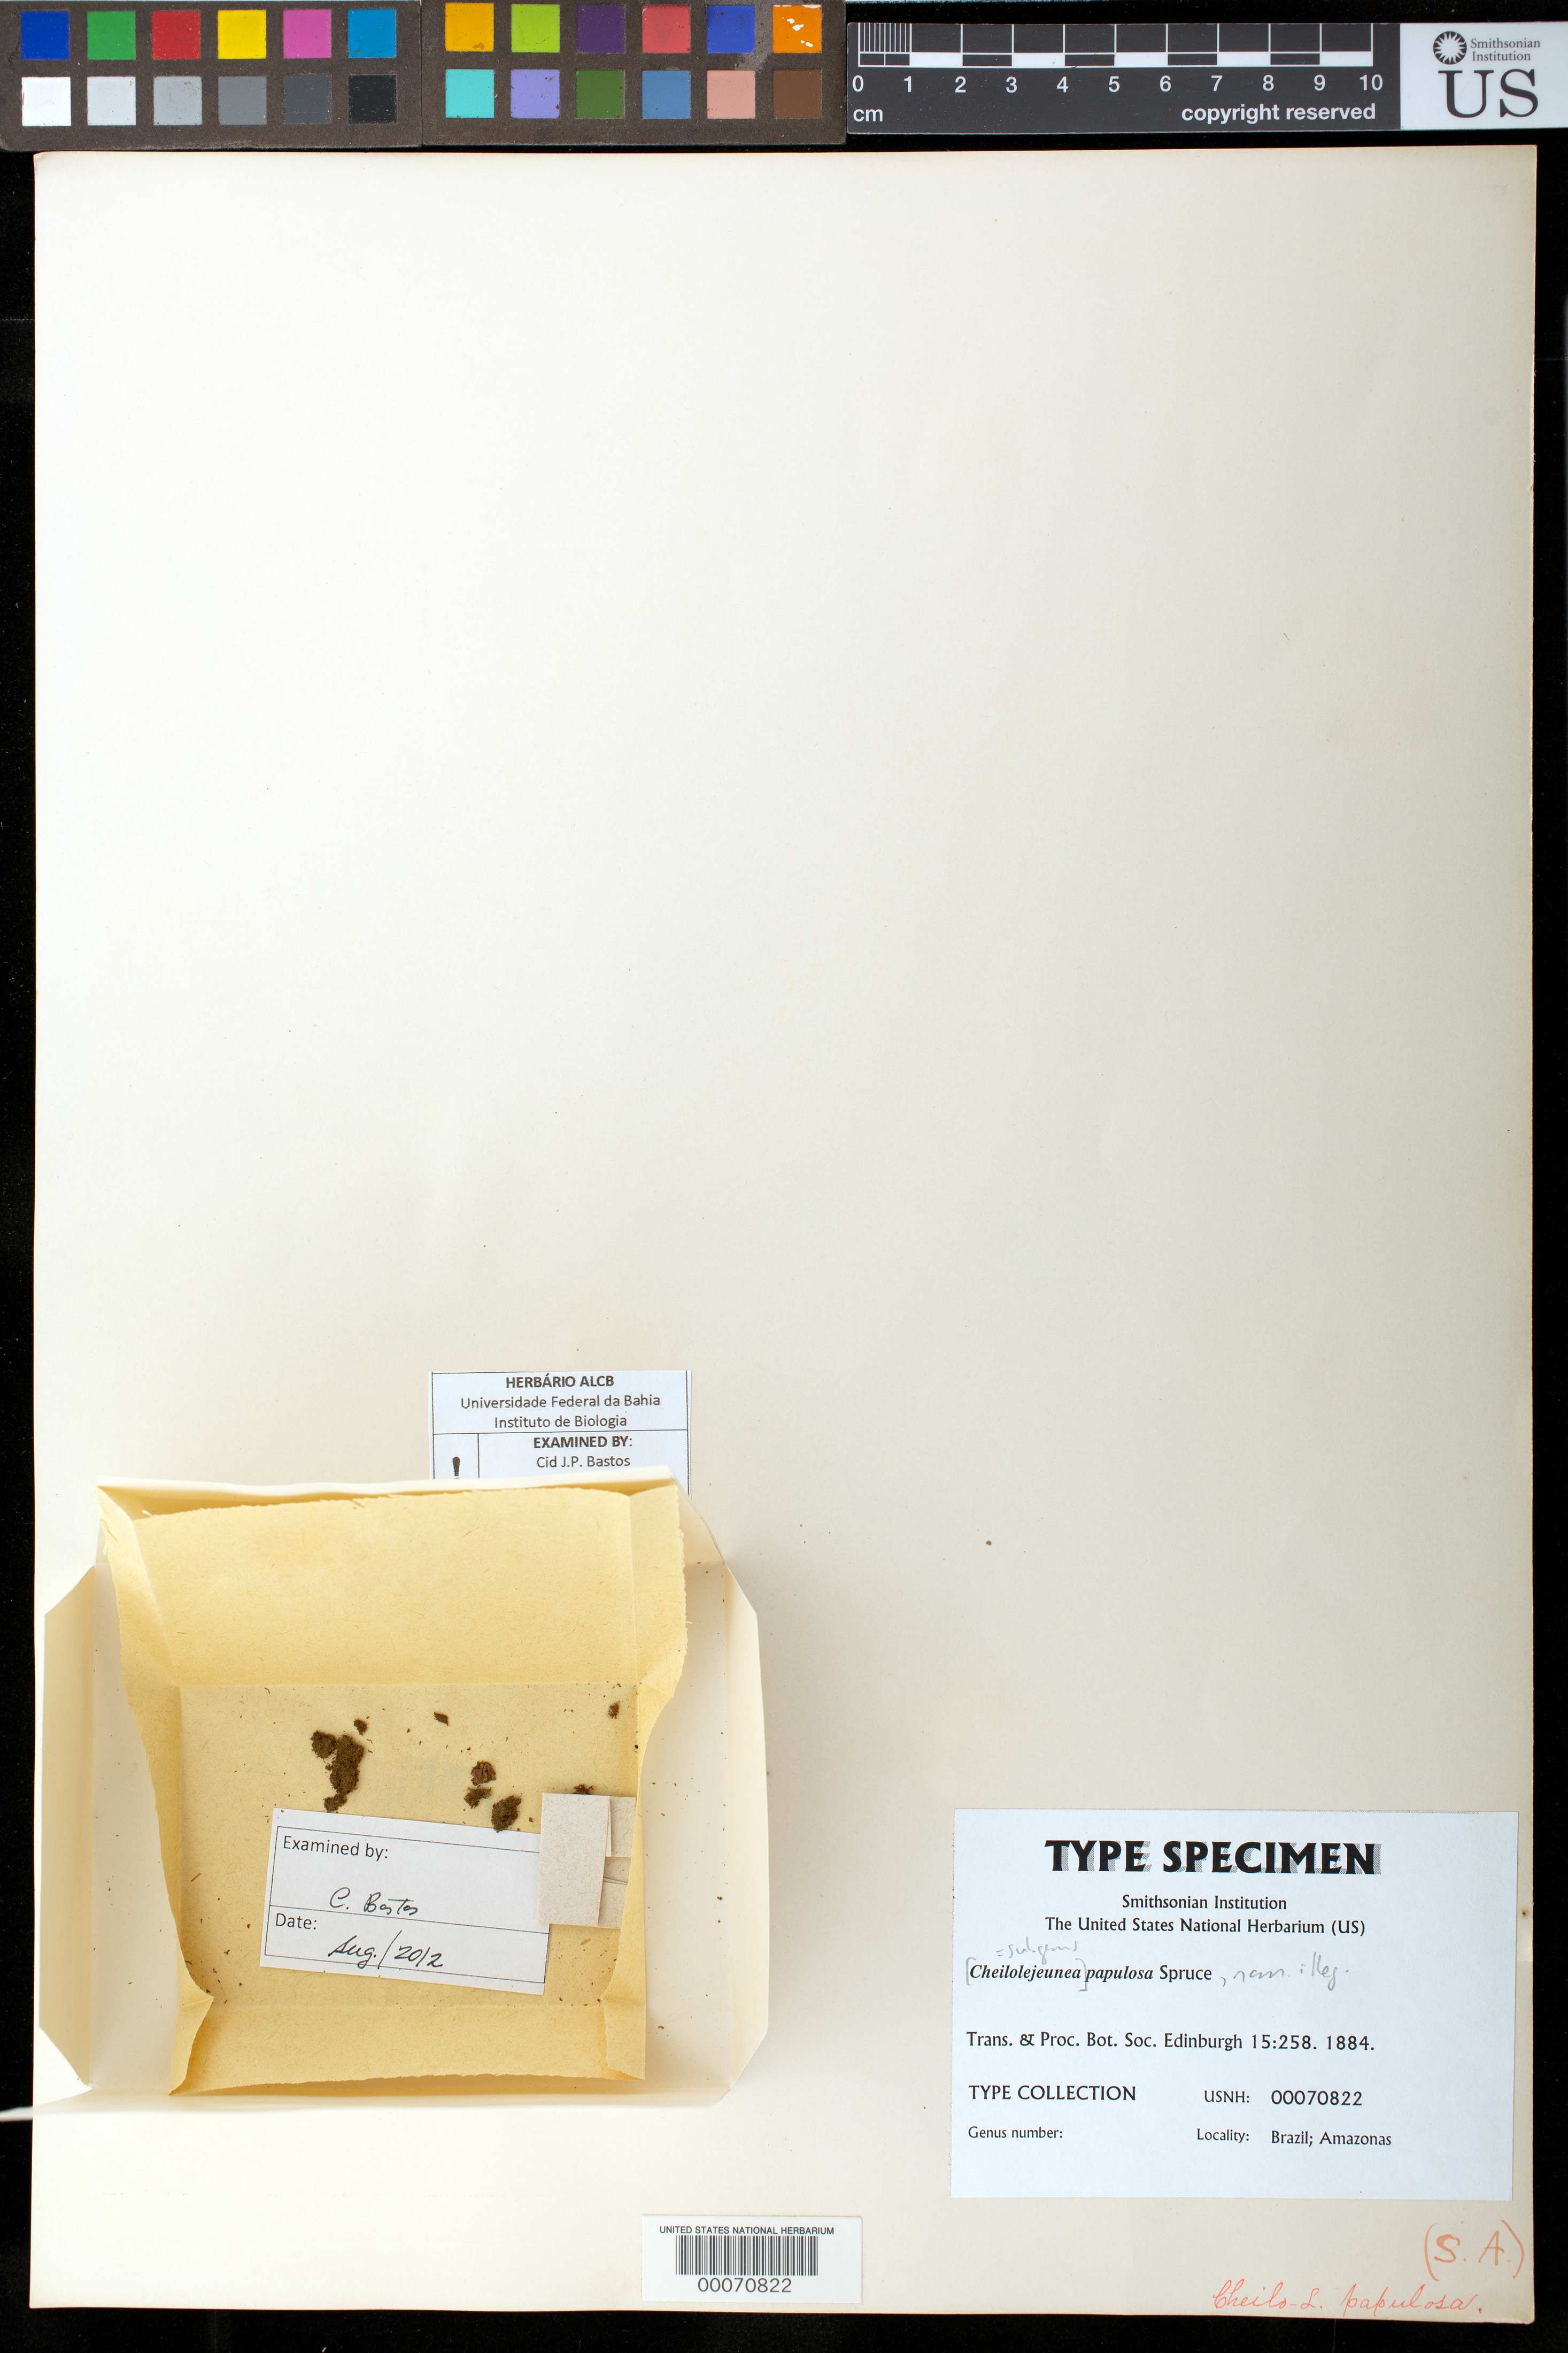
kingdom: Plantae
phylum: Marchantiophyta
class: Jungermanniopsida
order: Porellales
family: Lejeuneaceae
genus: Lejeunea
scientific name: Lejeunea papulosa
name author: Nees & Mont.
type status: Type Collection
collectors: R. Spruce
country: Brazil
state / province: Amazonas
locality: Manaos.